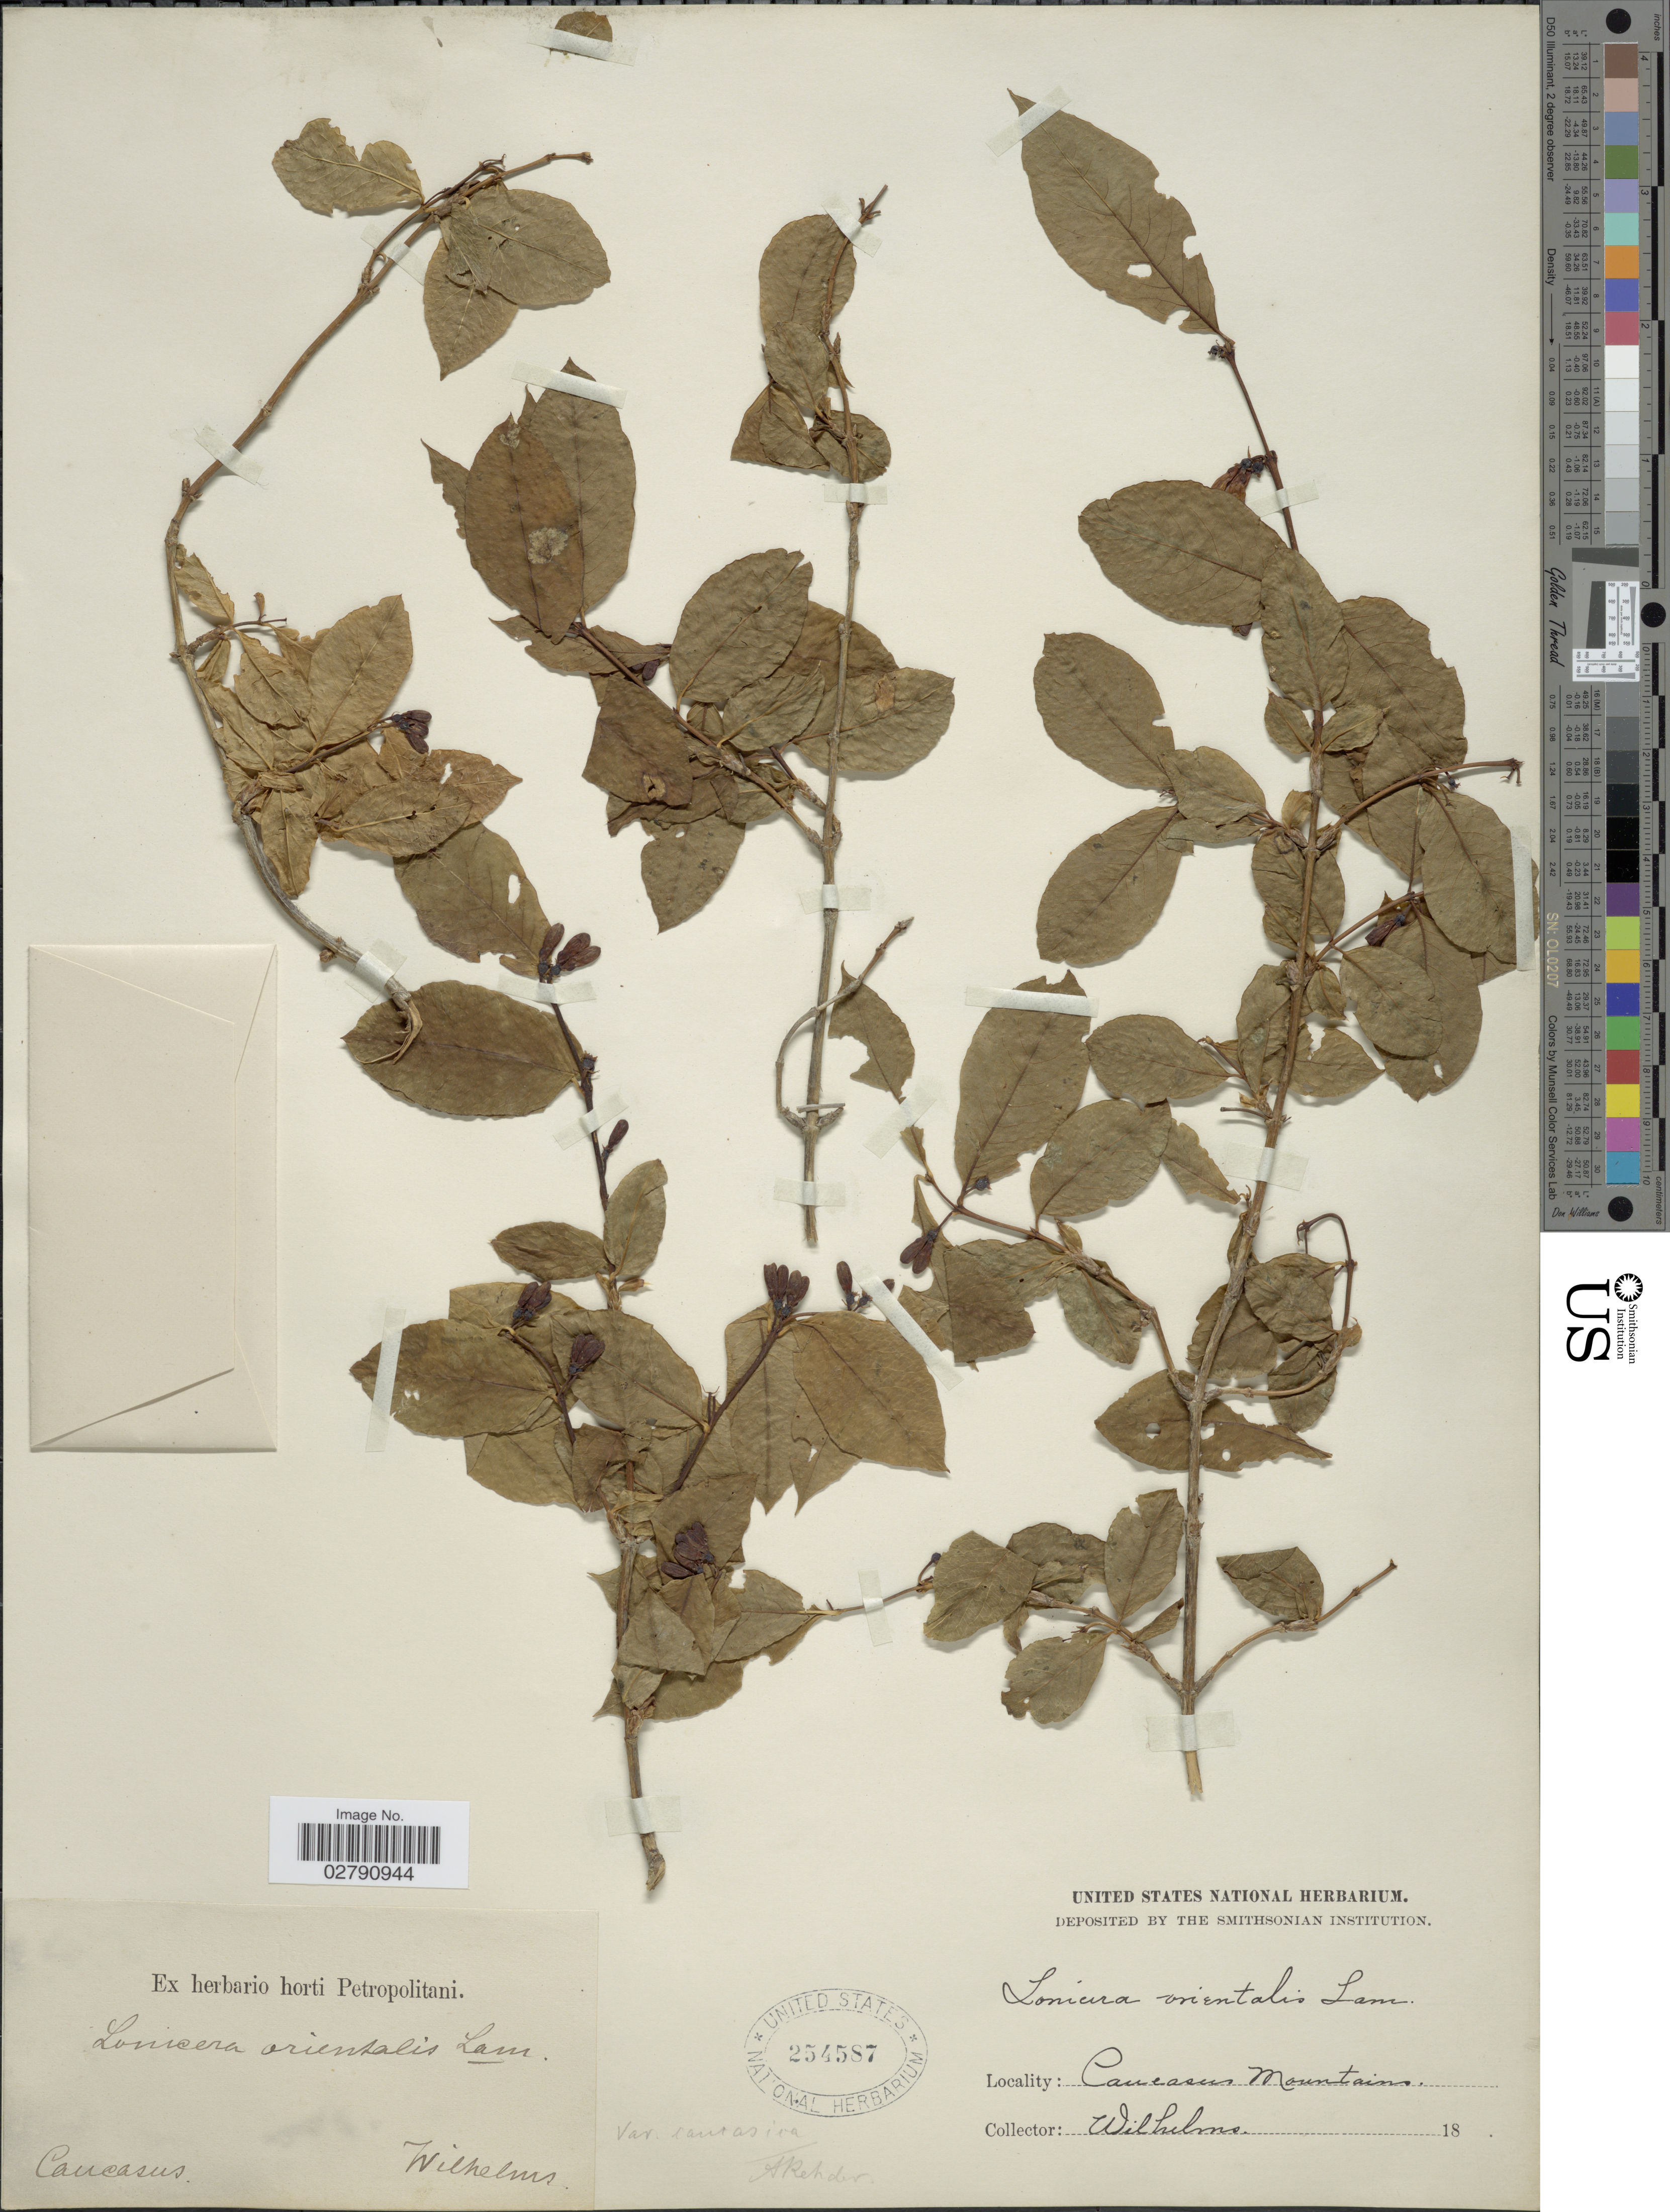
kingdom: Plantae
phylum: Tracheophyta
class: Magnoliopsida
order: Dipsacales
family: Caprifoliaceae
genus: Lonicera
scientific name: Lonicera orientalis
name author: Lam.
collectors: C. Wilhelms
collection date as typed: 18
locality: Caucasus Mountains.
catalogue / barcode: US 254587